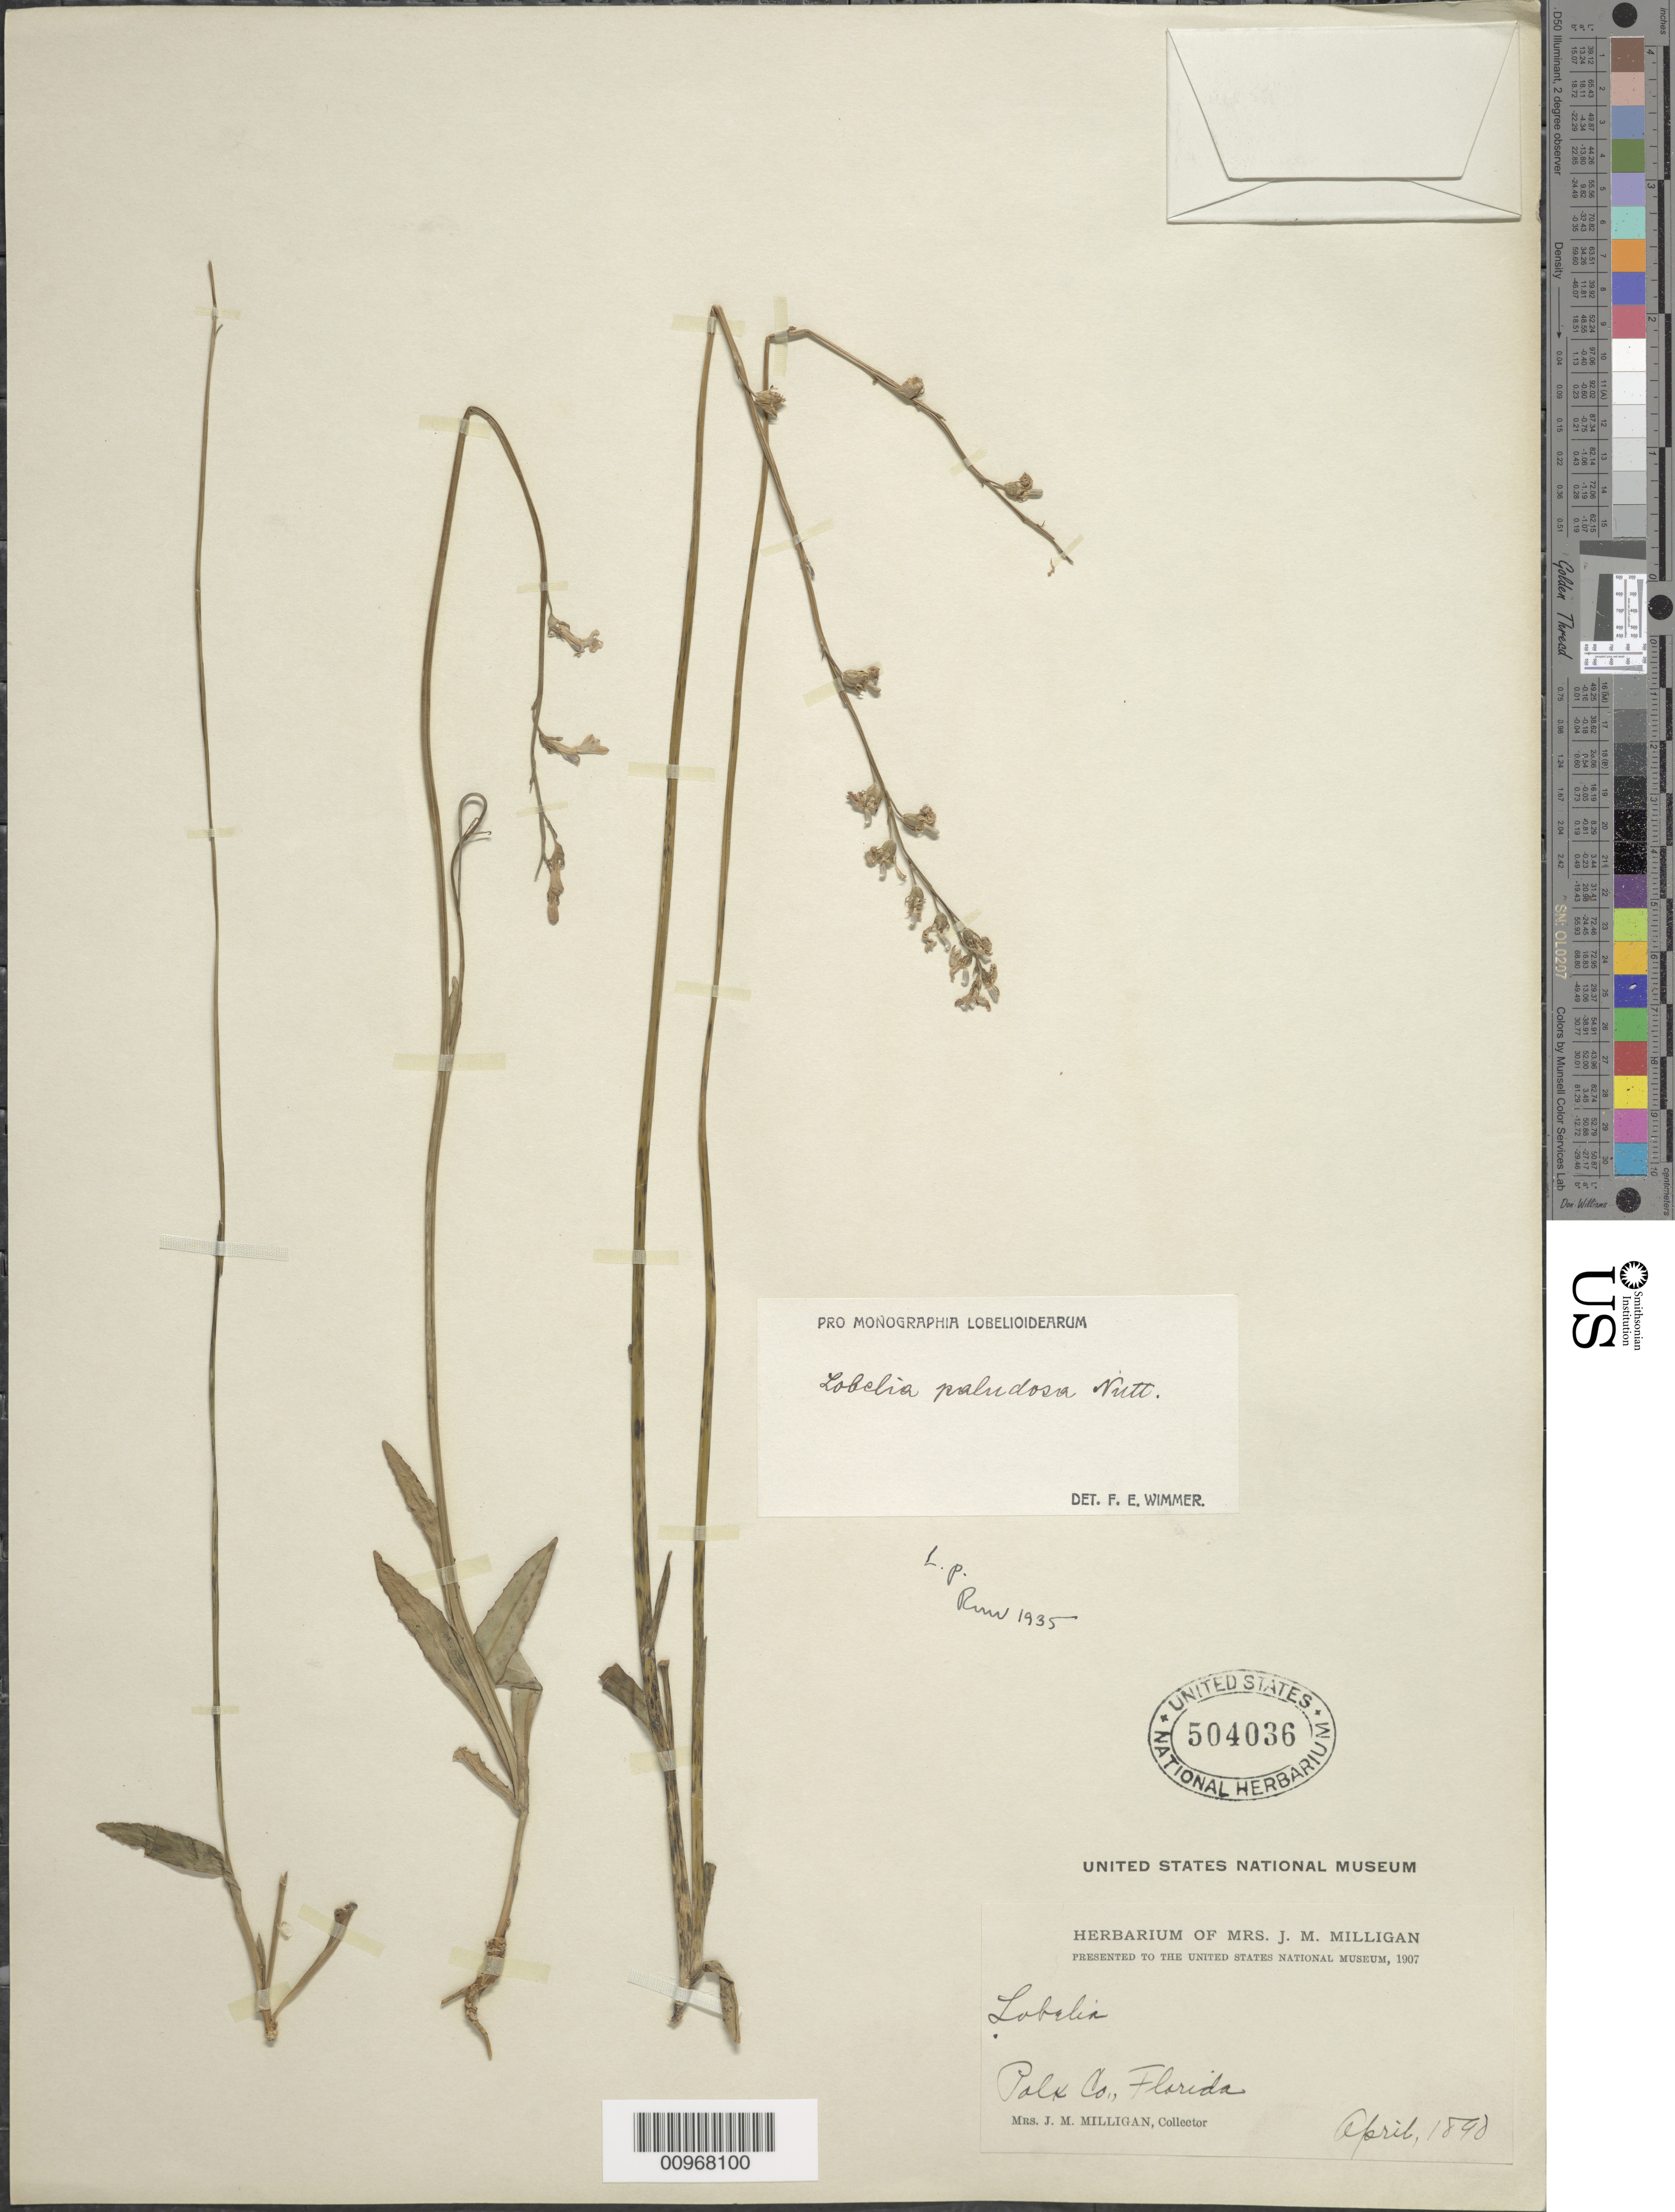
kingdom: Plantae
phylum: Tracheophyta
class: Magnoliopsida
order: Asterales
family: Campanulaceae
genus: Lobelia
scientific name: Lobelia paludosa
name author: Nutt.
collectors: J. M. Milligan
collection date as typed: Apr 1890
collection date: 1890-04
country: United States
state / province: Florida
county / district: Polk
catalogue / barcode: US 504036